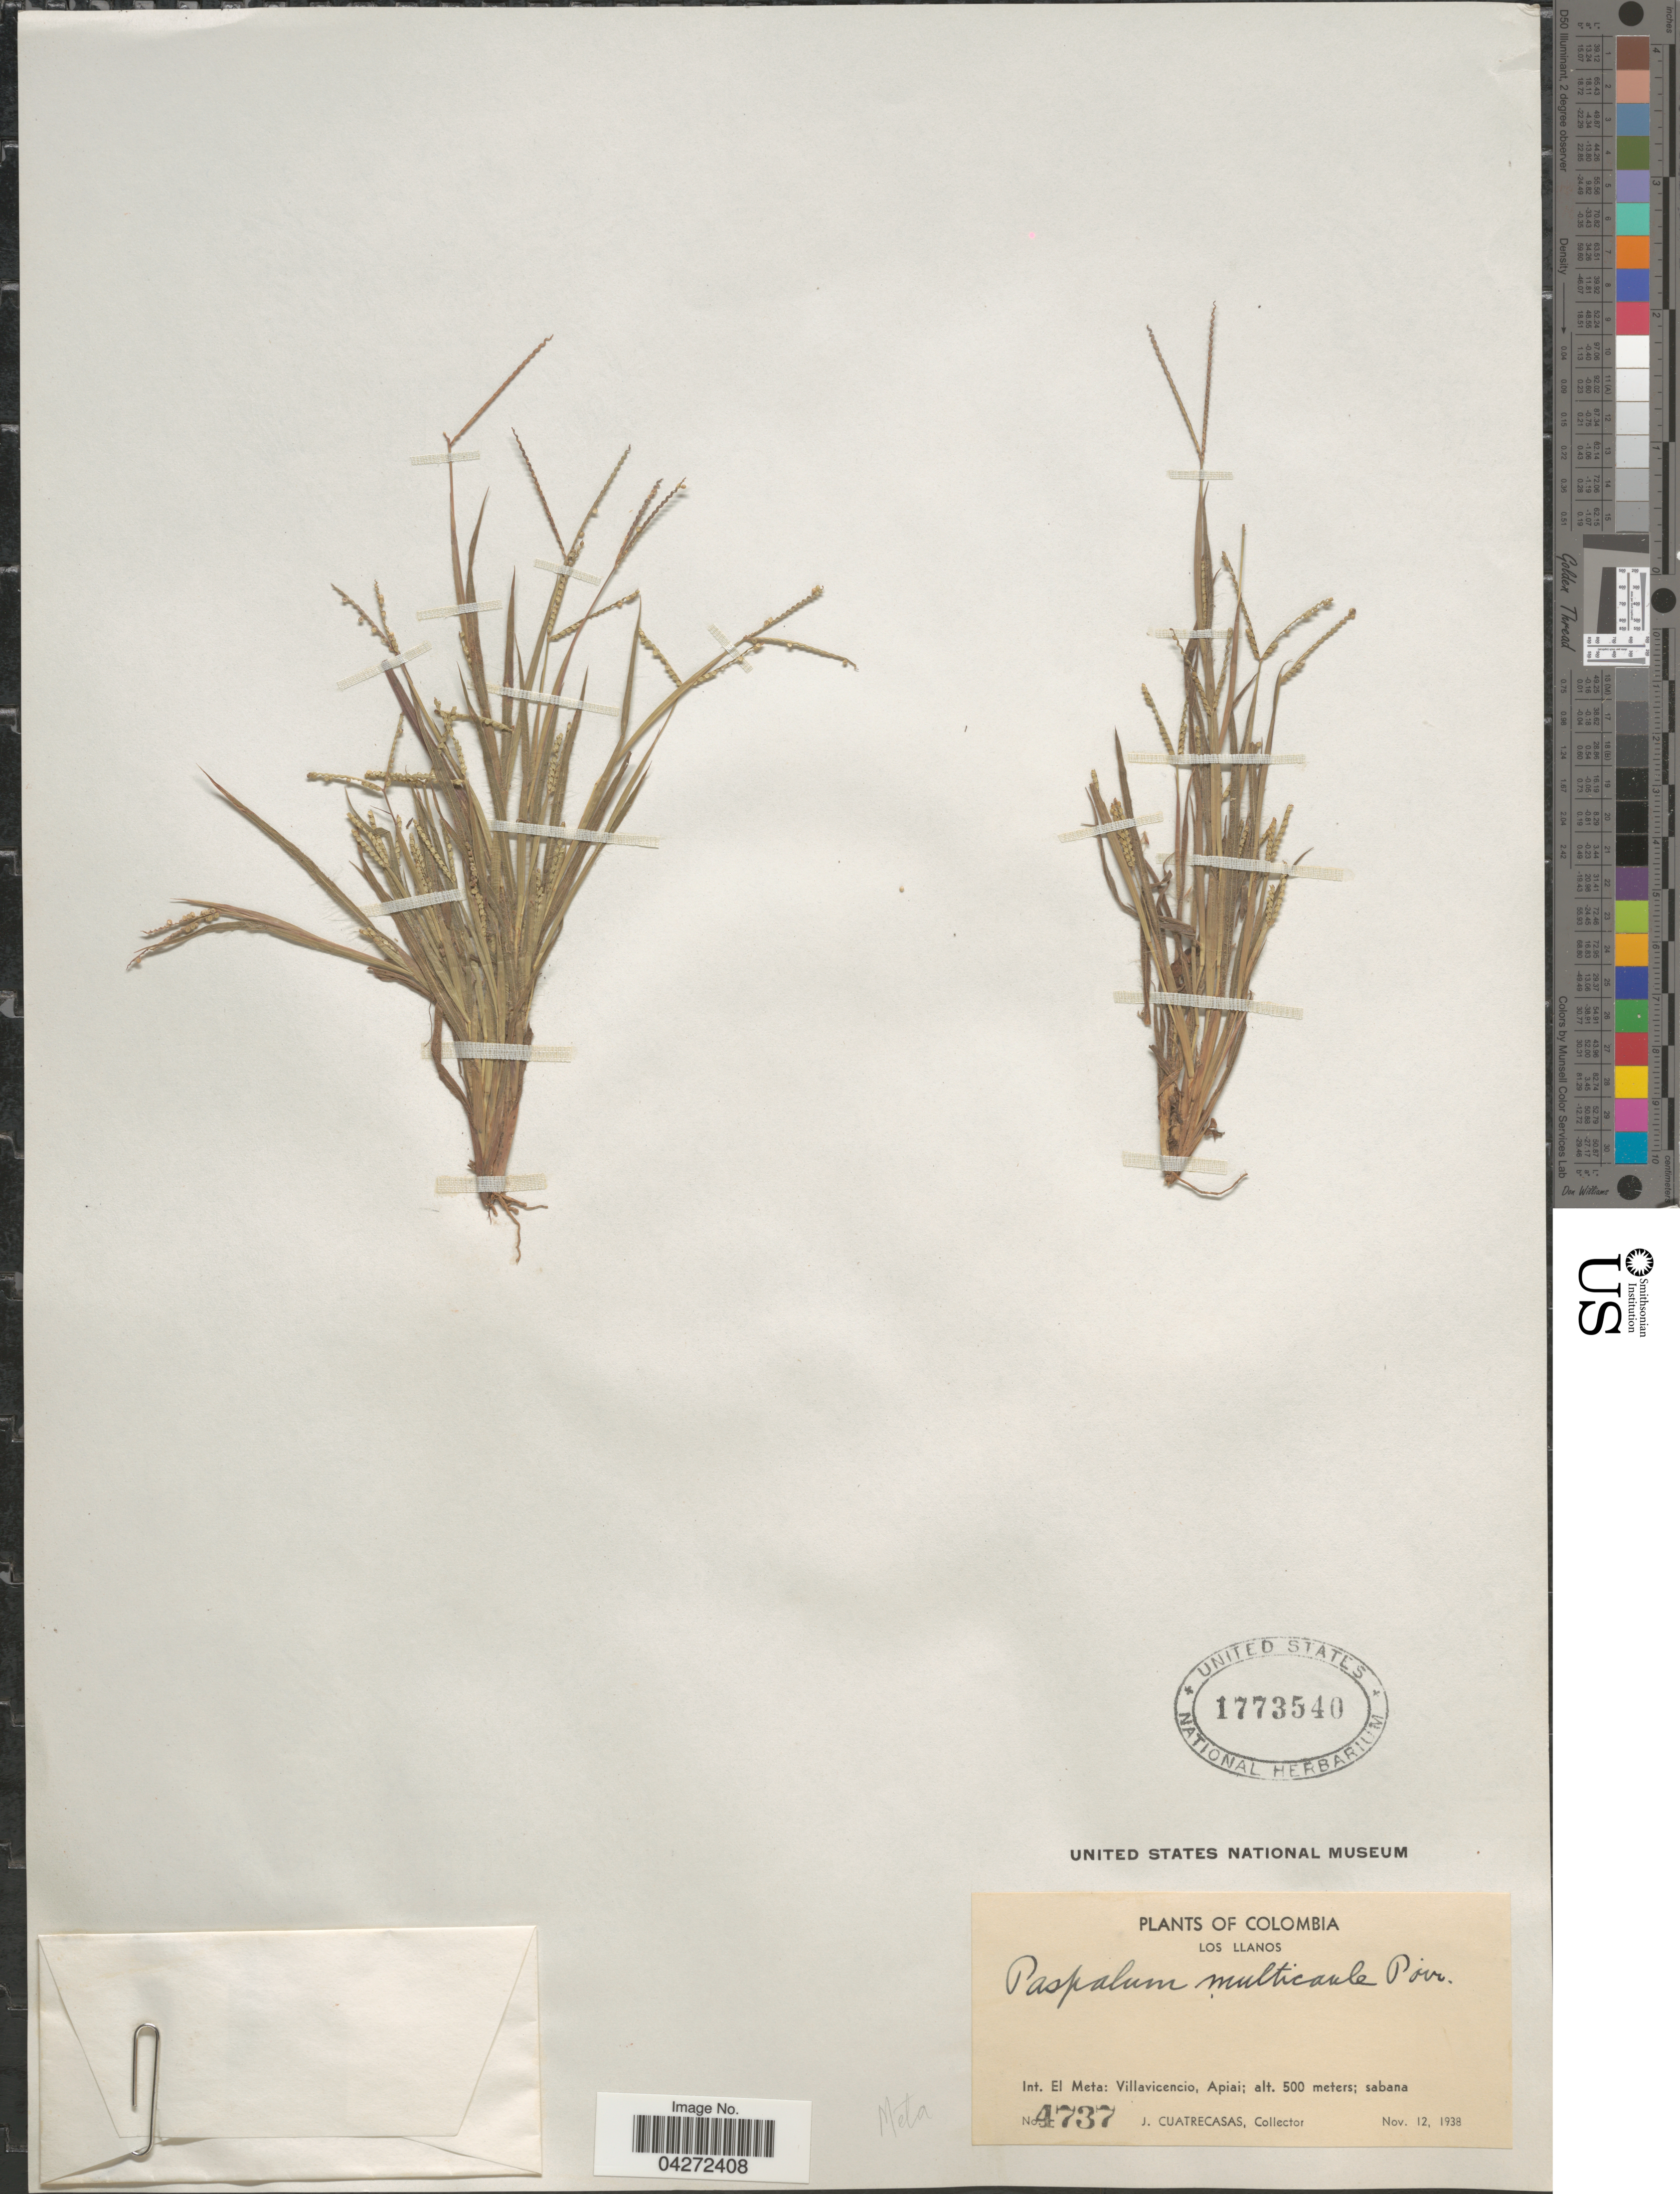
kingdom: Plantae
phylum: Tracheophyta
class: Liliopsida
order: Poales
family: Poaceae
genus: Paspalum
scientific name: Paspalum multicaule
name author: Poir.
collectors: J. Cuatrecasas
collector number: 4737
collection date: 1938-11-12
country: Colombia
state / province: Meta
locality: Los Llanos. Int. El Meta: Villavicencio, Apiai.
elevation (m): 500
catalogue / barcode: US 1773540